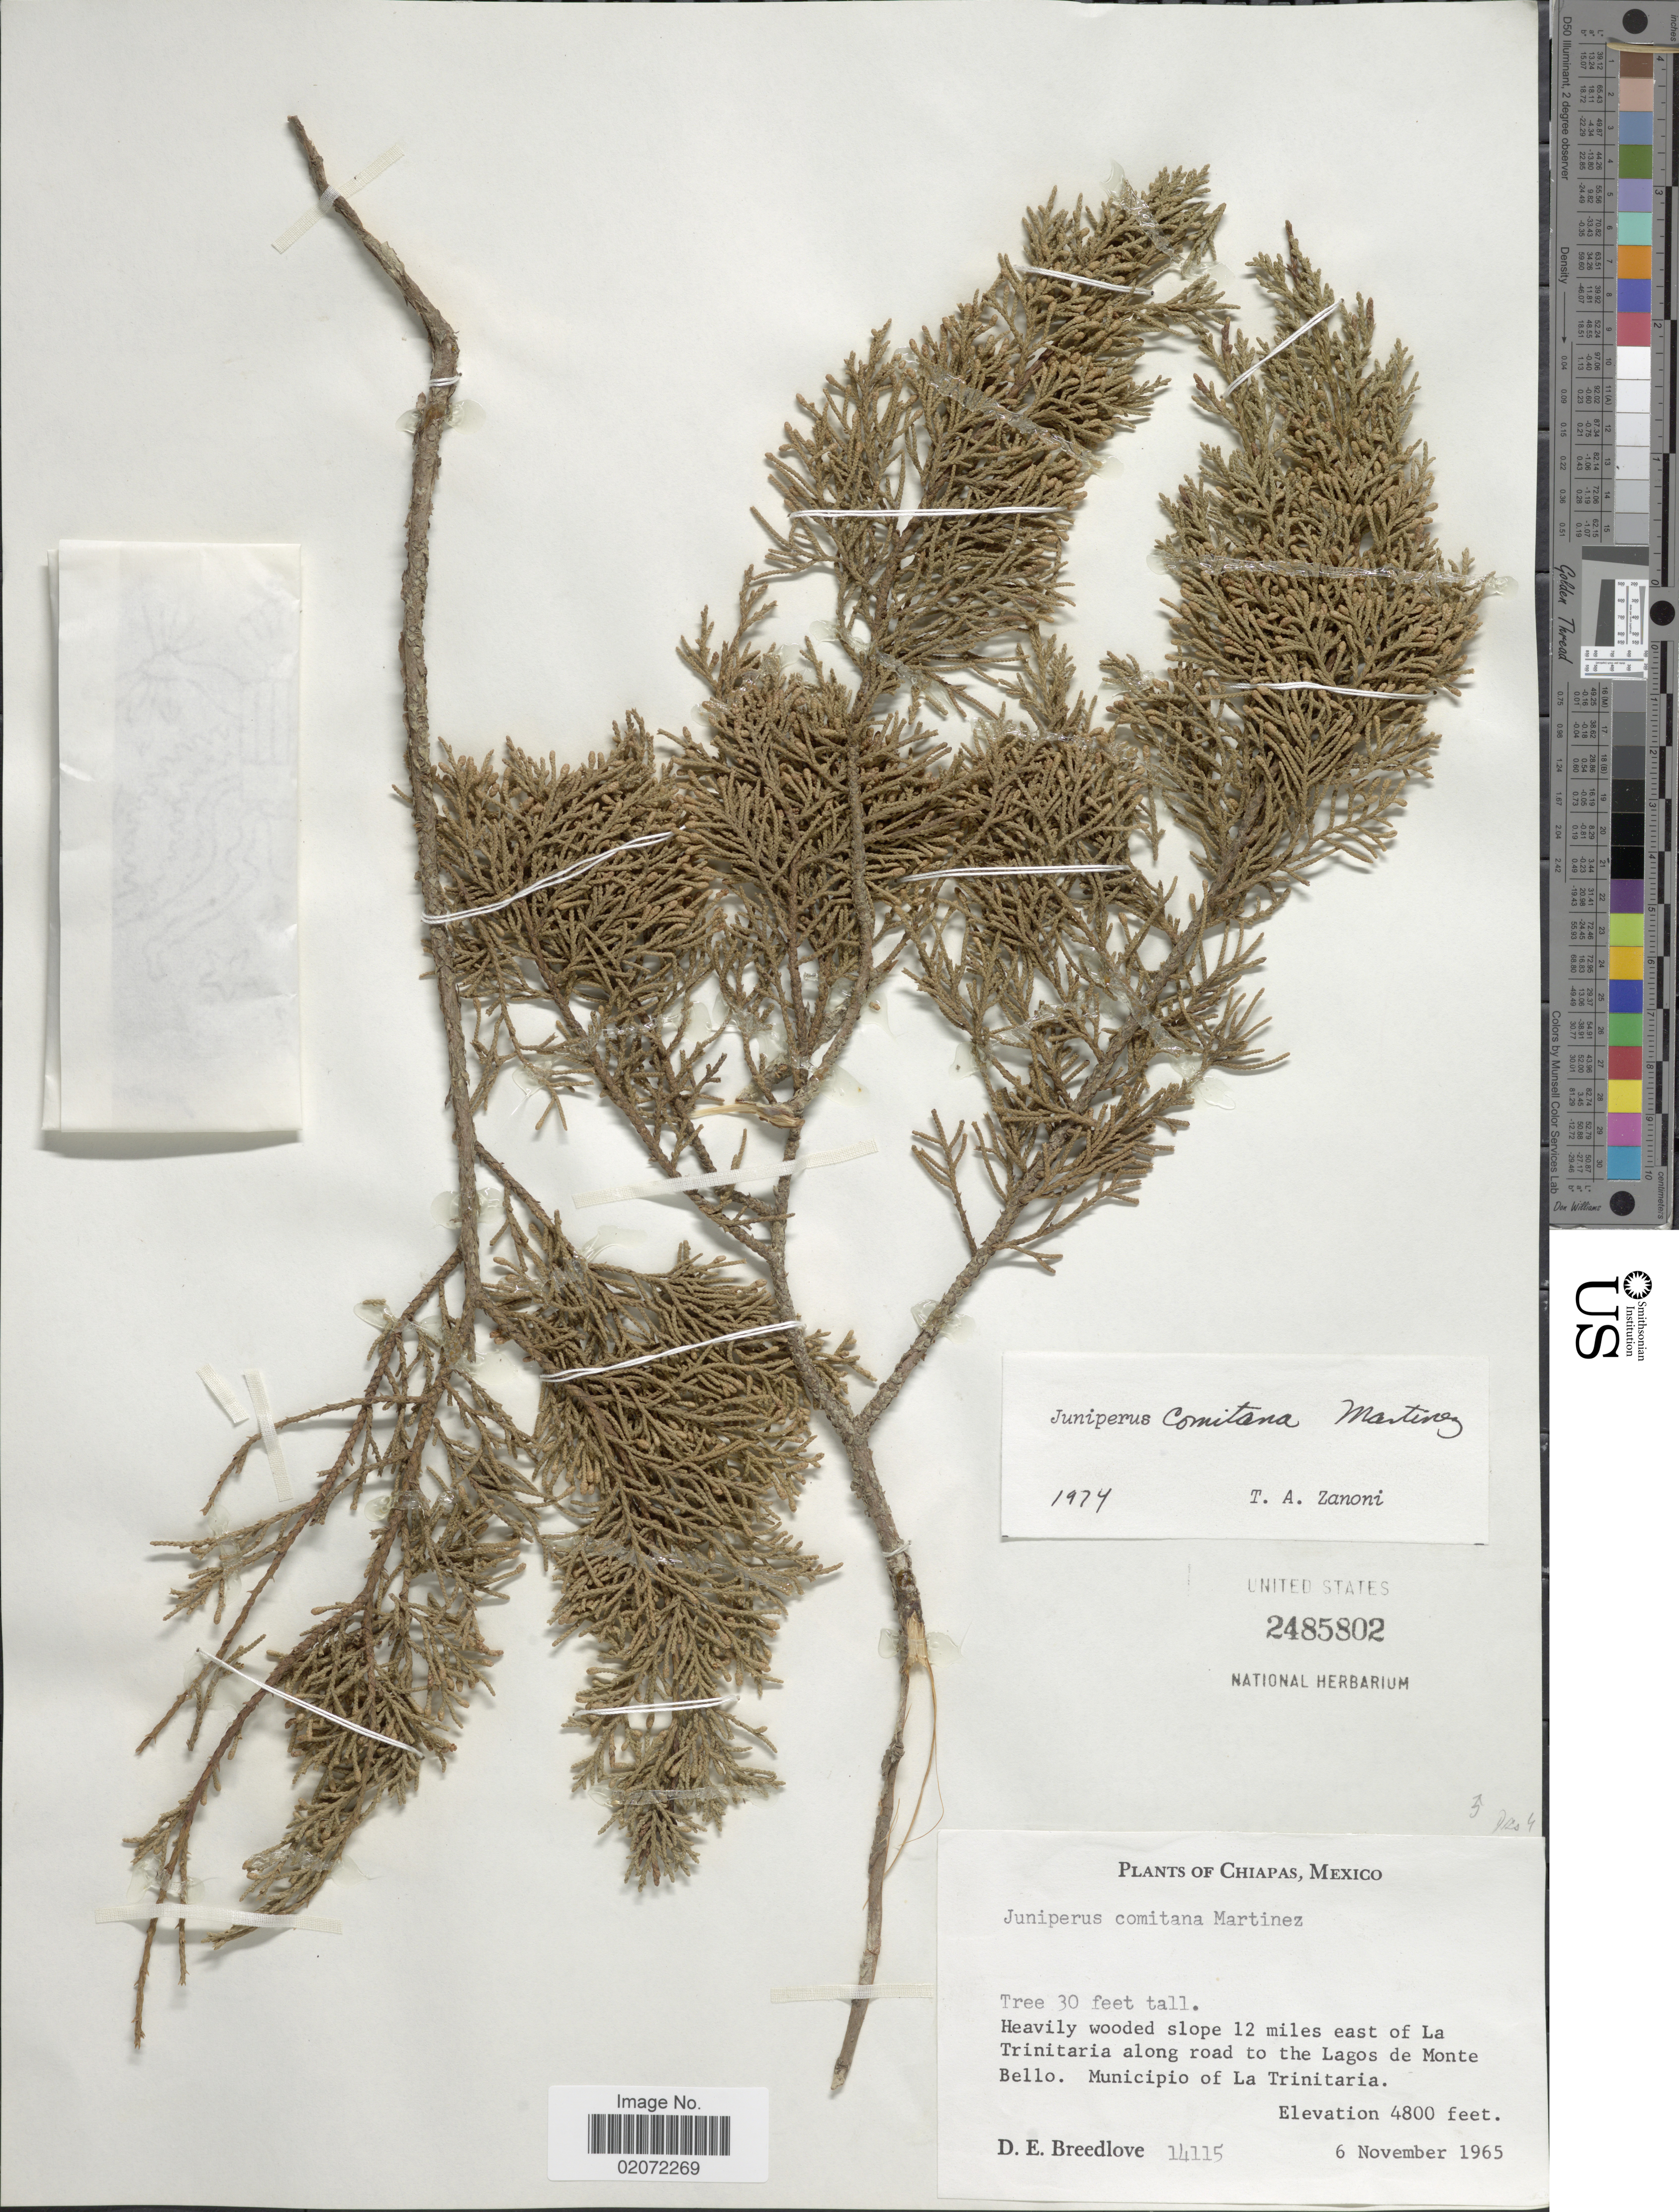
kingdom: Plantae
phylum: Tracheophyta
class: Pinopsida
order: Pinales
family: Cupressaceae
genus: Juniperus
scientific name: Juniperus comitana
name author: Martínez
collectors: D. E. Breedlove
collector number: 14115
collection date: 1965-11-06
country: Mexico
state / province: Chiapas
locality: Chiapas, Mexico. Heavily wooded slope 12 miles east of La Trinitaria along road to the Lagos de Monte Bello. Municipio of La Trinitaria.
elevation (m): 1463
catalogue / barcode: US 2485802